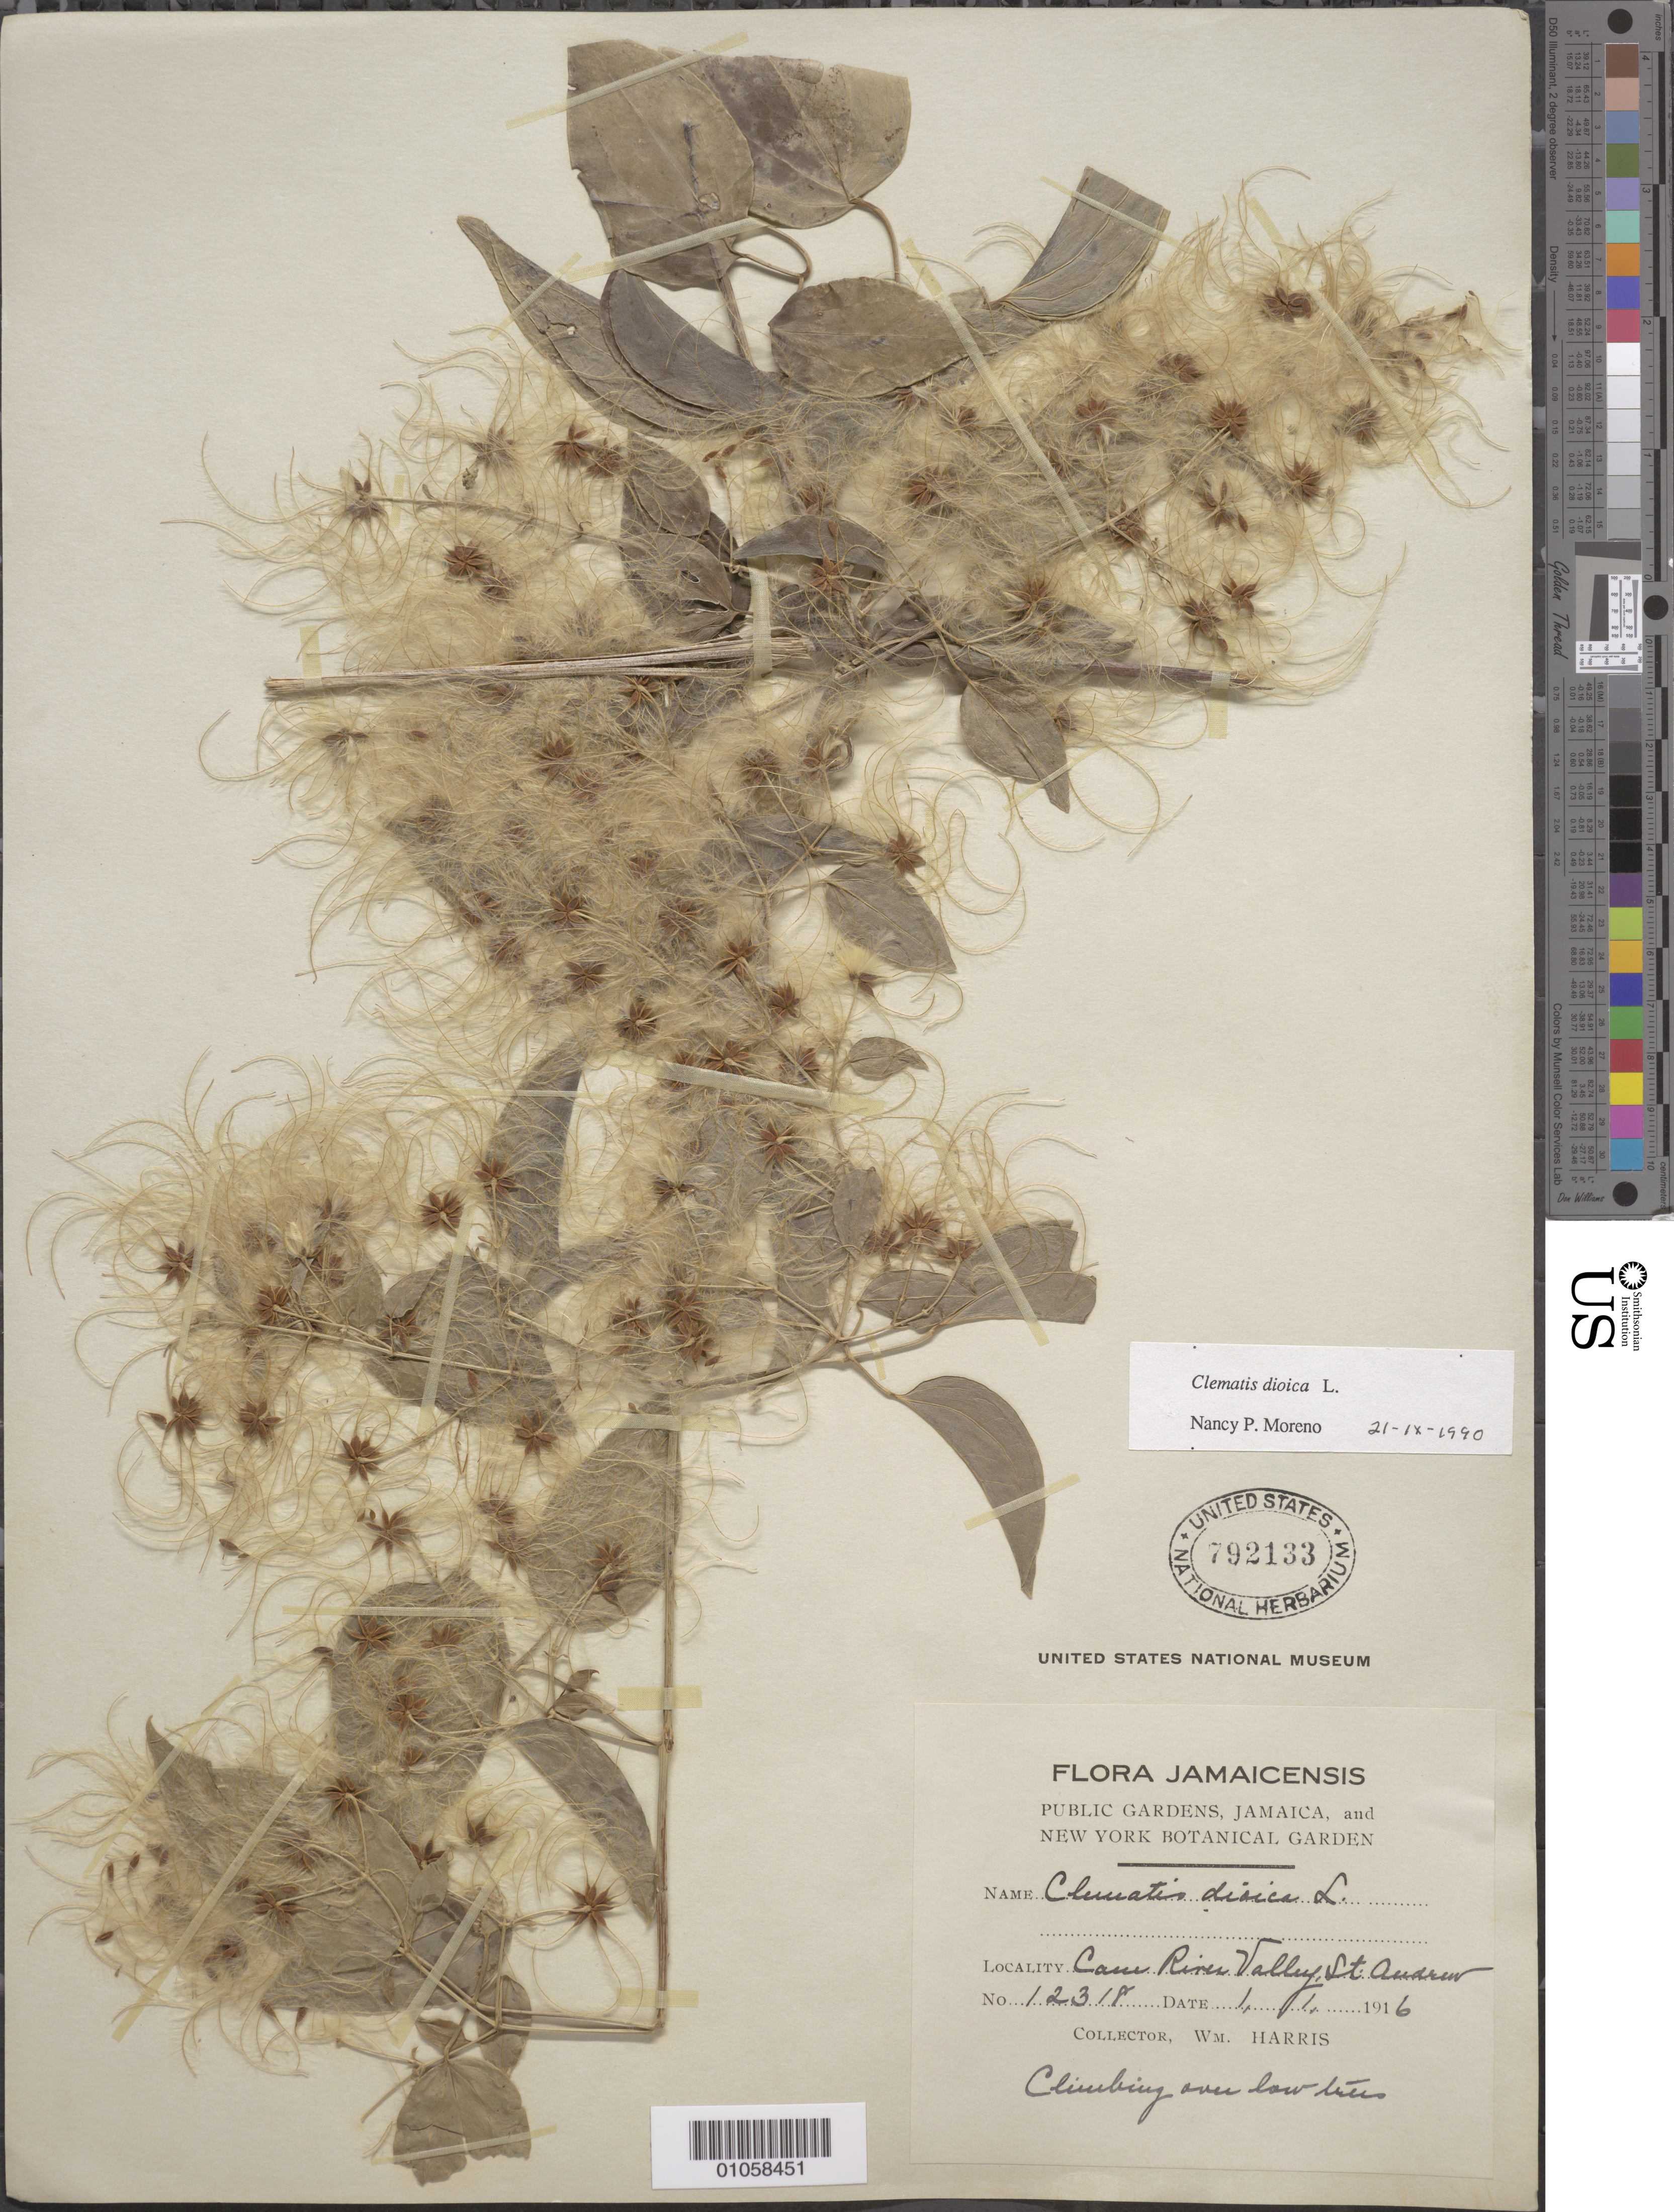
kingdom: Plantae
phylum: Tracheophyta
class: Magnoliopsida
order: Ranunculales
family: Ranunculaceae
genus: Clematis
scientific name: Clematis dioica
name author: L.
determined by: Moreno, N. P.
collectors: W. Harris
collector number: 12318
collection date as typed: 01 Jan 1916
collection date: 1916-01-01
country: Jamaica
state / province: Saint Andrew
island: Jamaica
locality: Cane River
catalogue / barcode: US 792133